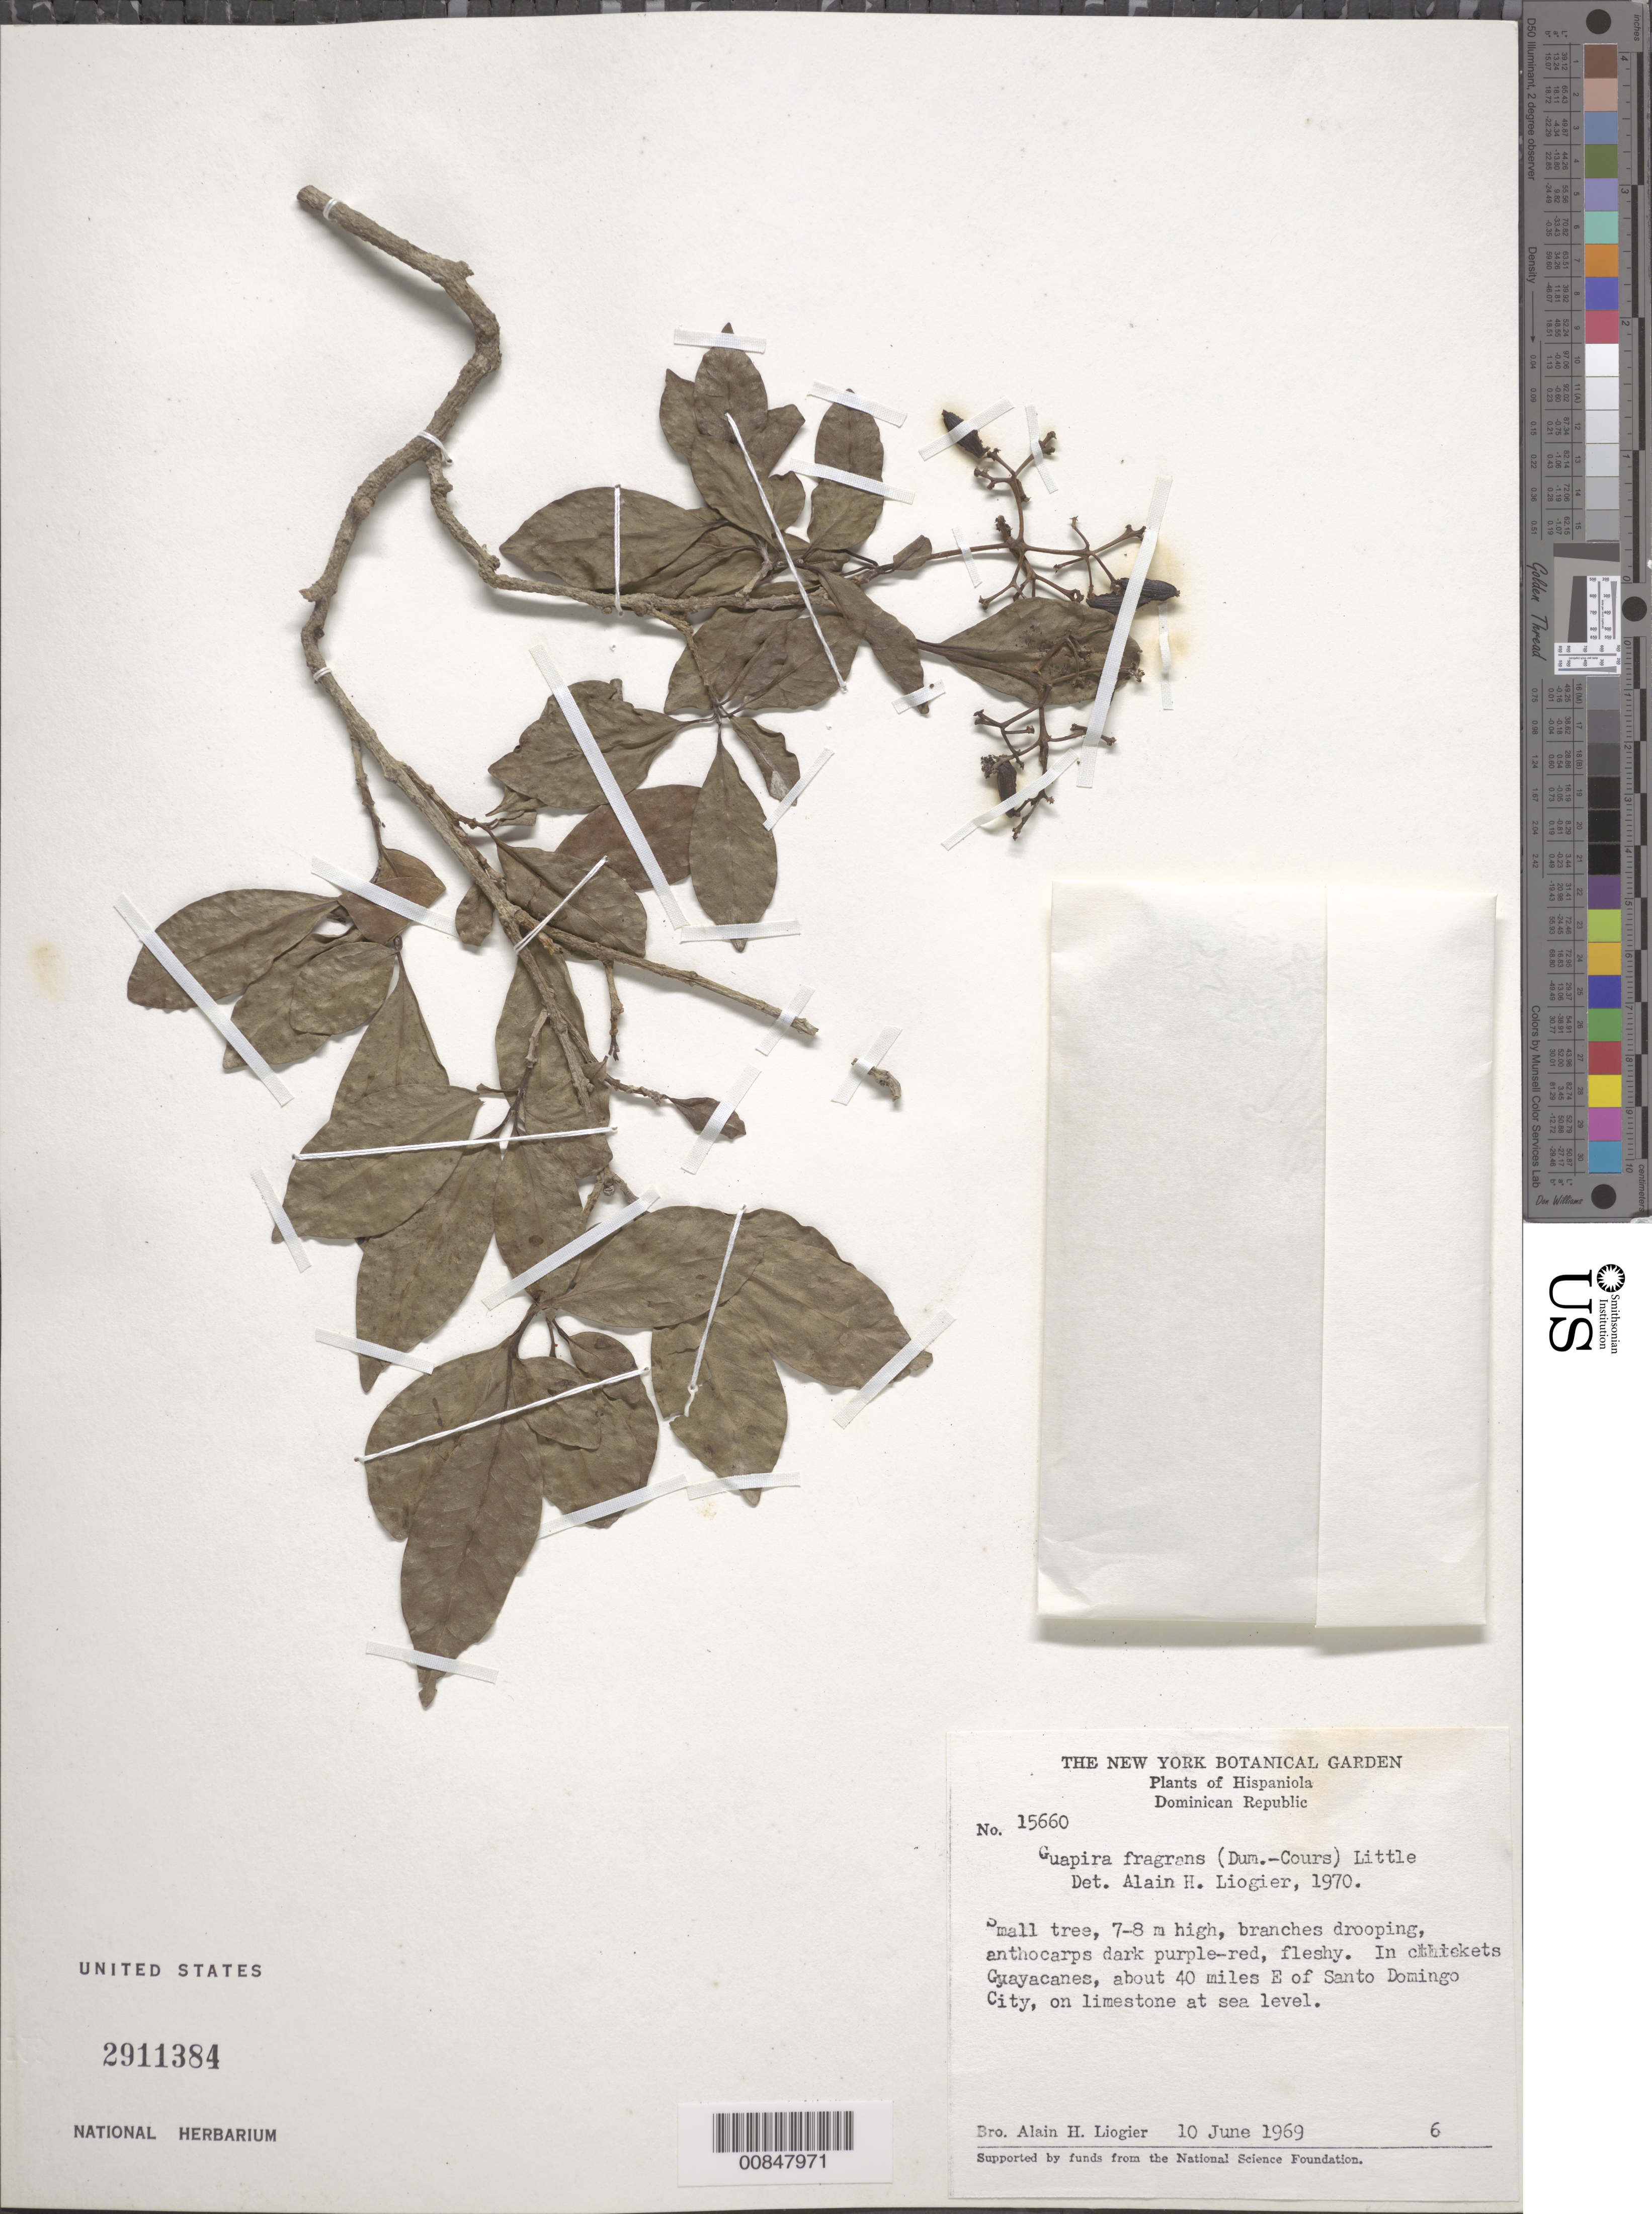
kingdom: Plantae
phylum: Tracheophyta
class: Magnoliopsida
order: Caryophyllales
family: Nyctaginaceae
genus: Guapira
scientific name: Guapira fragrans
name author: (Dum. Cours.) Little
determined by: Liogier, Alain H.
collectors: A. H. Liogier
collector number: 15660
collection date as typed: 10 Jun 1969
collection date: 1969-06-10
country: Dominican Republic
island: Hispaniola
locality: Guayacanes, about 40 miles E of Santo Domingo City.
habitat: In thickets. On limestone.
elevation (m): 0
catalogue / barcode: US 2911384